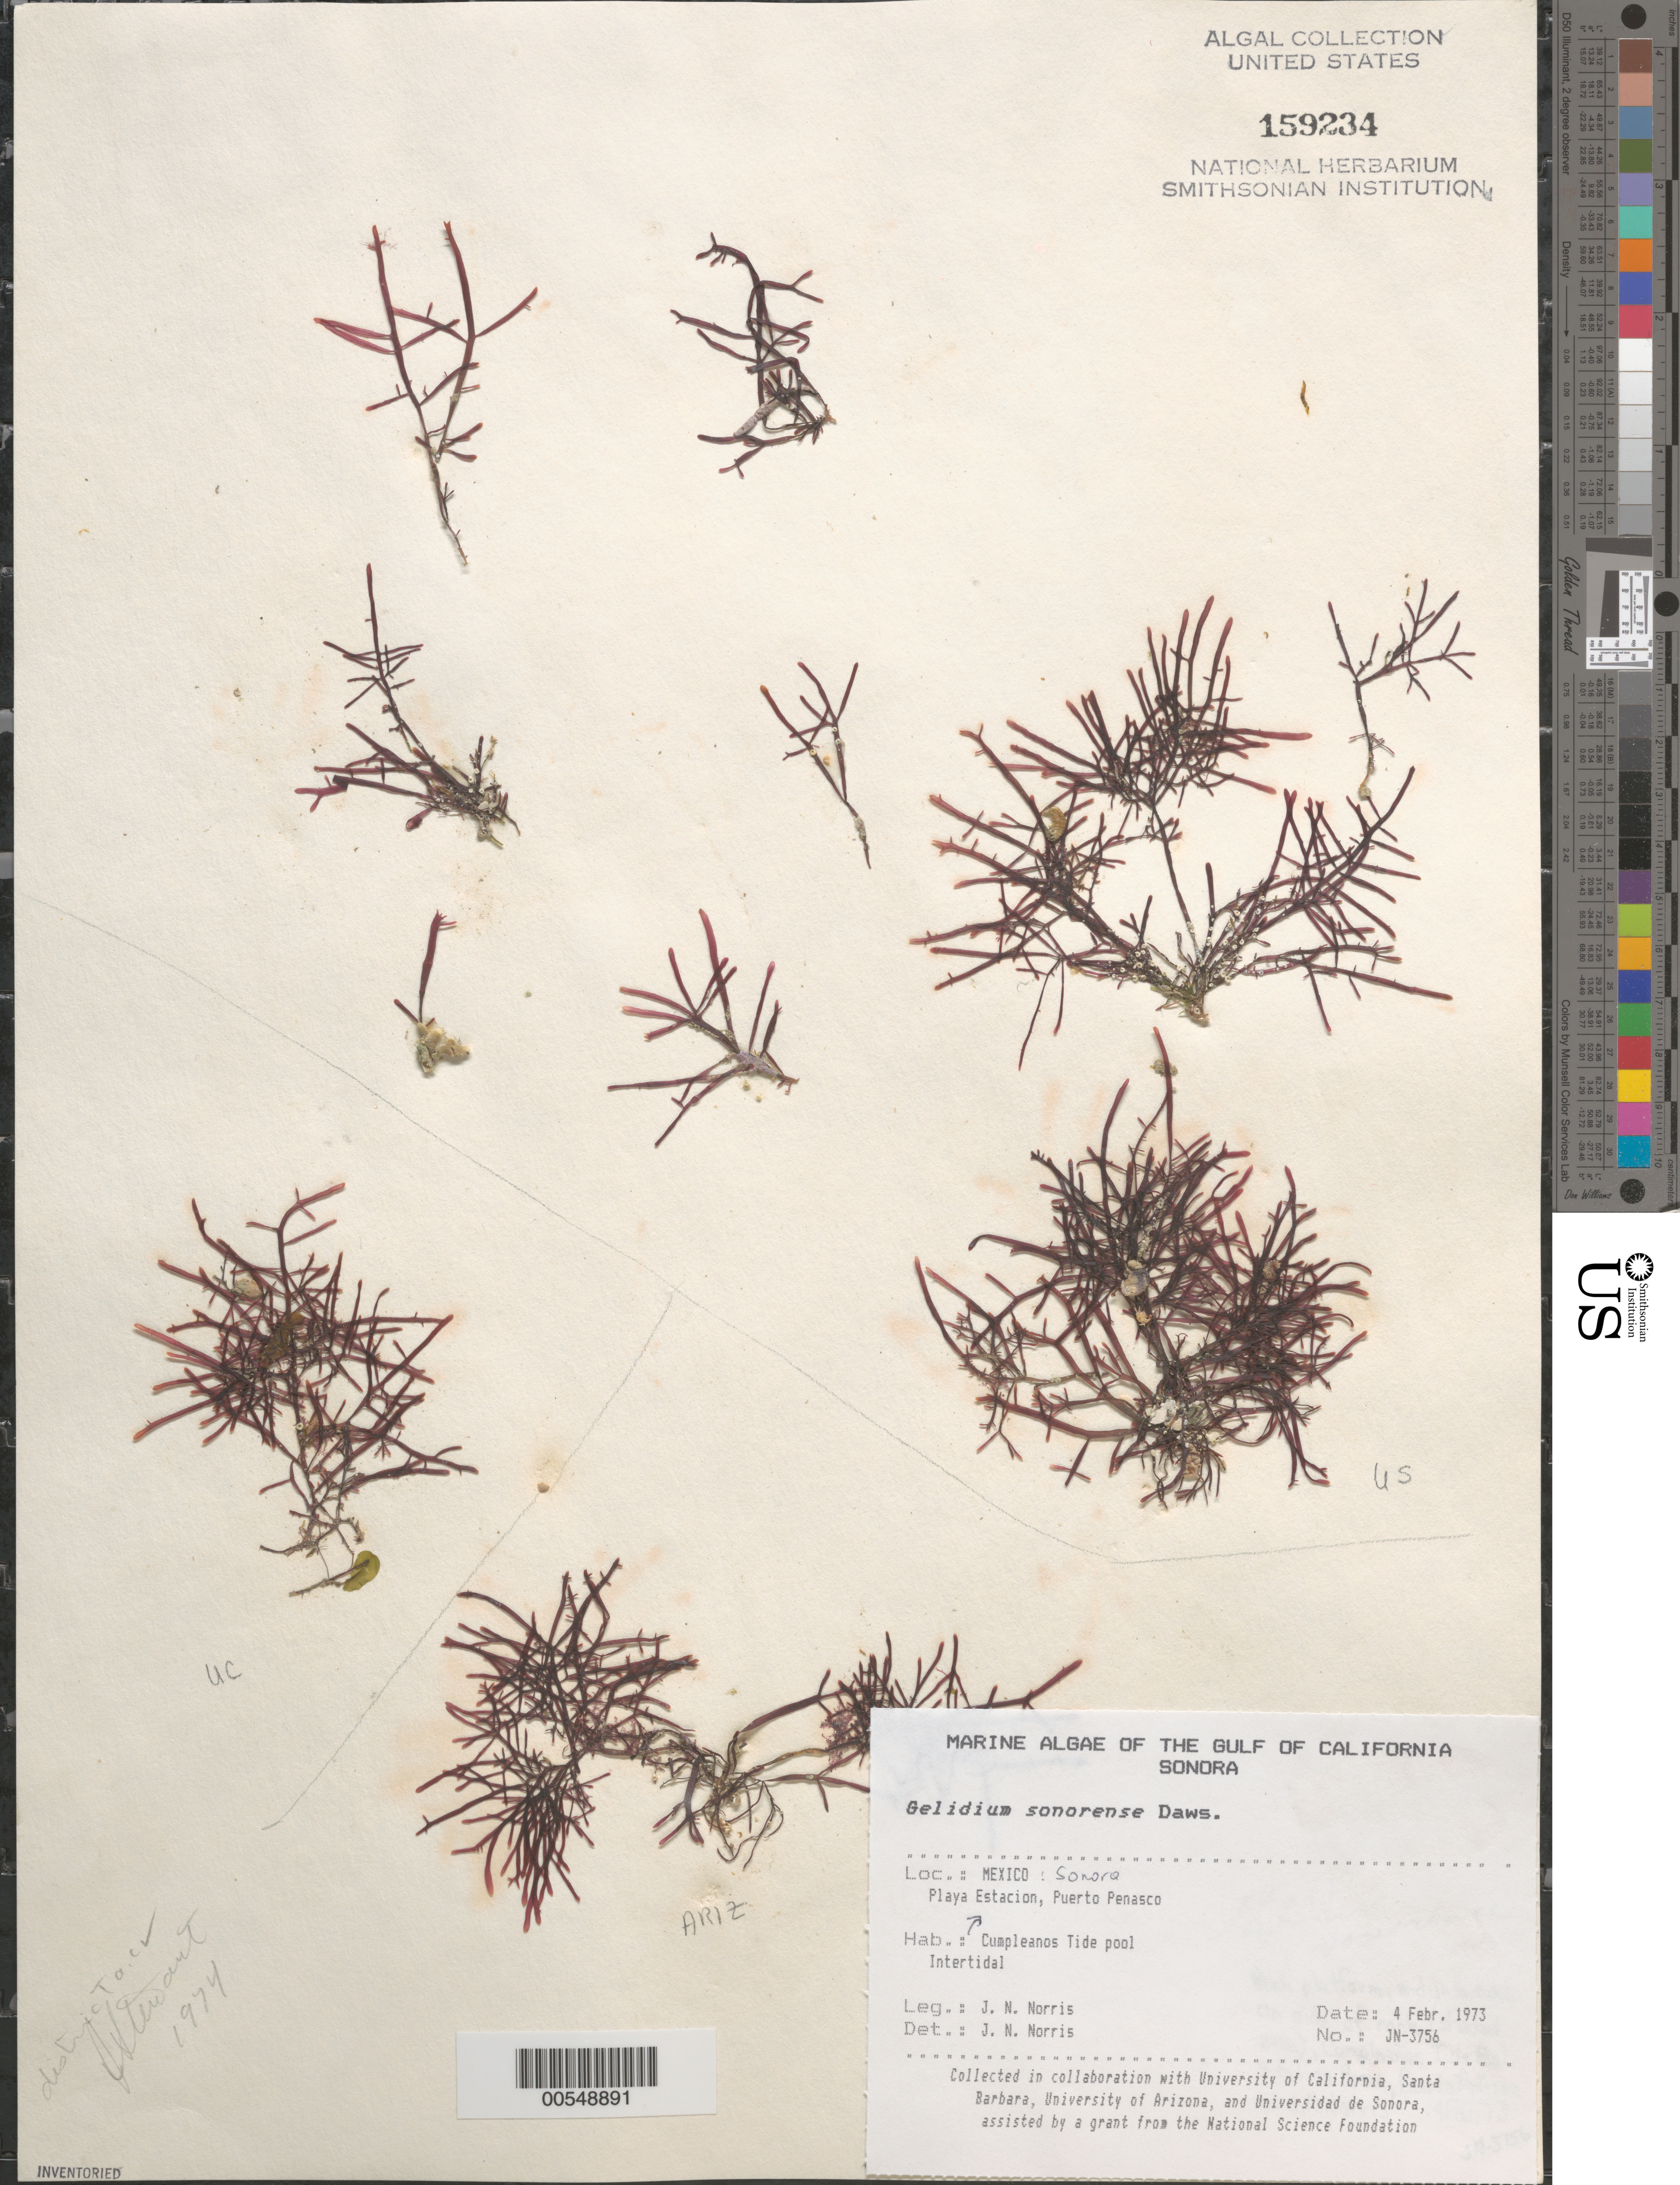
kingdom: Plantae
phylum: Rhodophyta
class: Florideophyceae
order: Gelidiales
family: Pterocladiaceae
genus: Pterocladia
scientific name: Pterocladia sonorense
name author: (E.Y. Dawson) J.G.Stewart & J.N. Norris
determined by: Algae name updating Project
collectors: J. N. Norris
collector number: JN-3756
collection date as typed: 04 Feb 1973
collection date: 1973-02-04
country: Mexico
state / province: Sonora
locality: Playa Estacion, Puerto Penasco, Cumpleanos tide pool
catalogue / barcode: US 159234